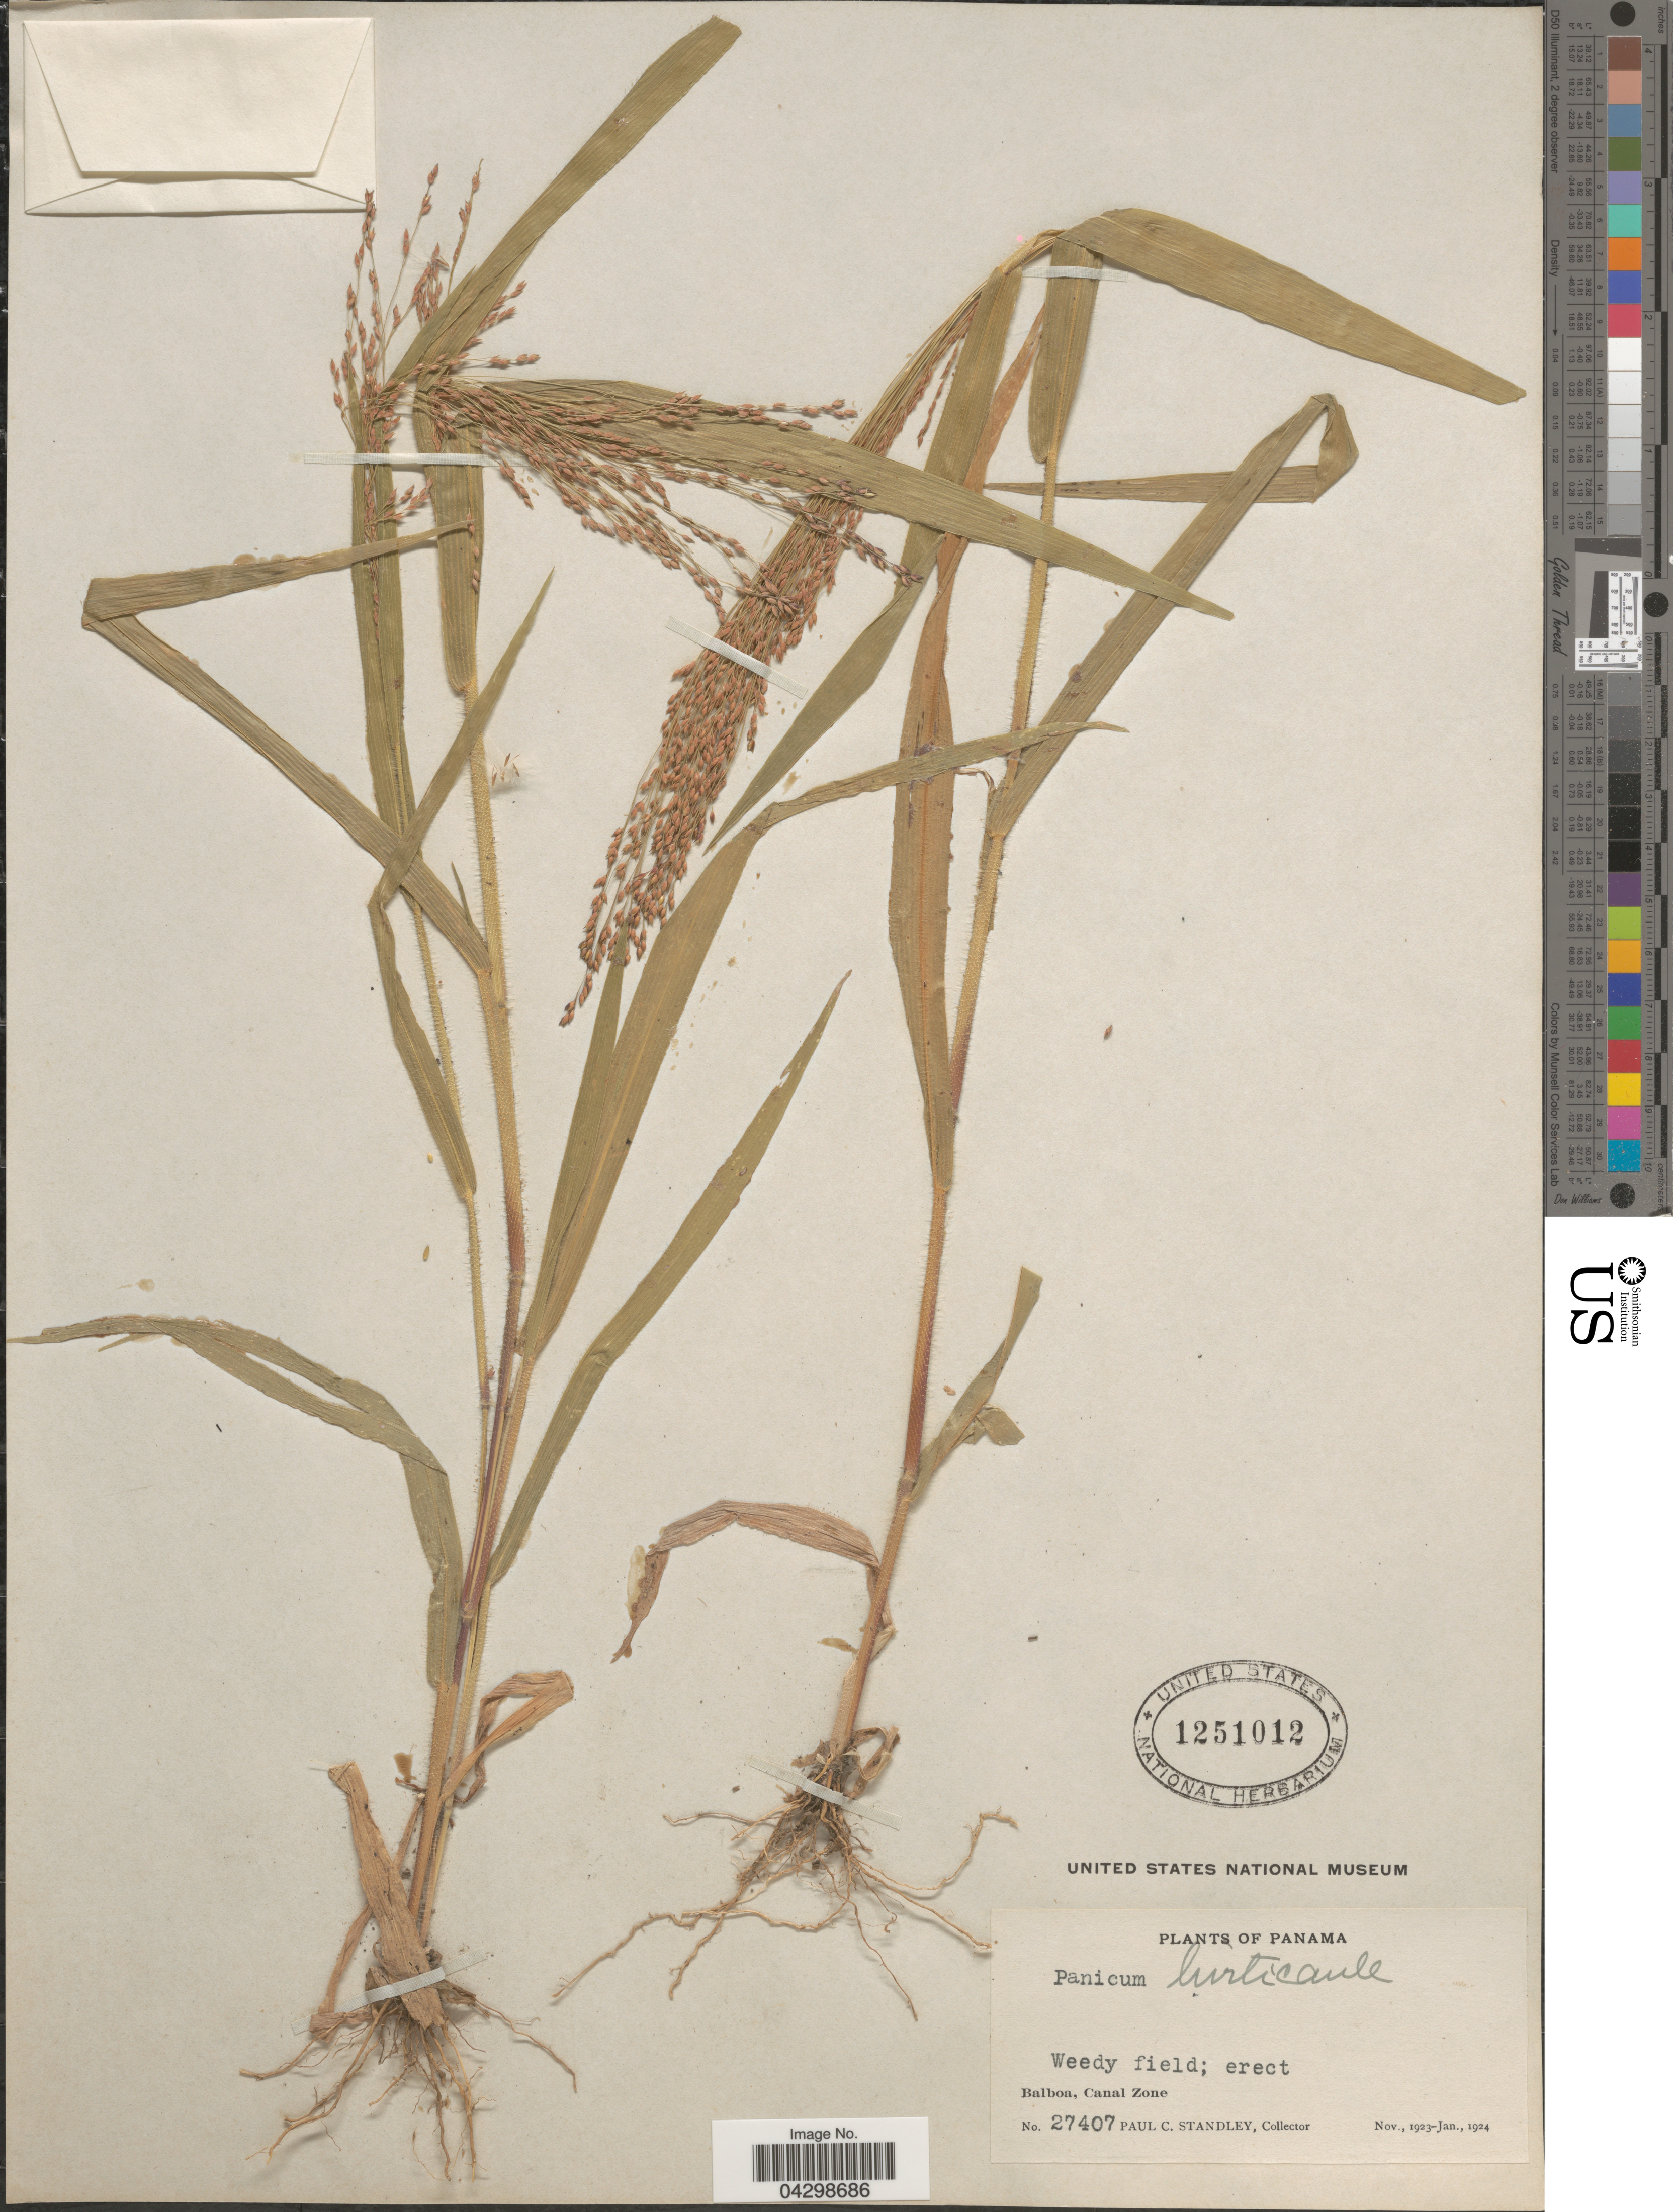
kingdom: Plantae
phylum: Tracheophyta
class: Liliopsida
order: Poales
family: Poaceae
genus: Panicum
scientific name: Panicum hirticaule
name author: J. Presl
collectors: P. C. Standley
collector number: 27407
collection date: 1923-11/1924-01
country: Panama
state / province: Colón / Panamá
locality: Balboa, Canal Zone.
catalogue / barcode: US 1251012